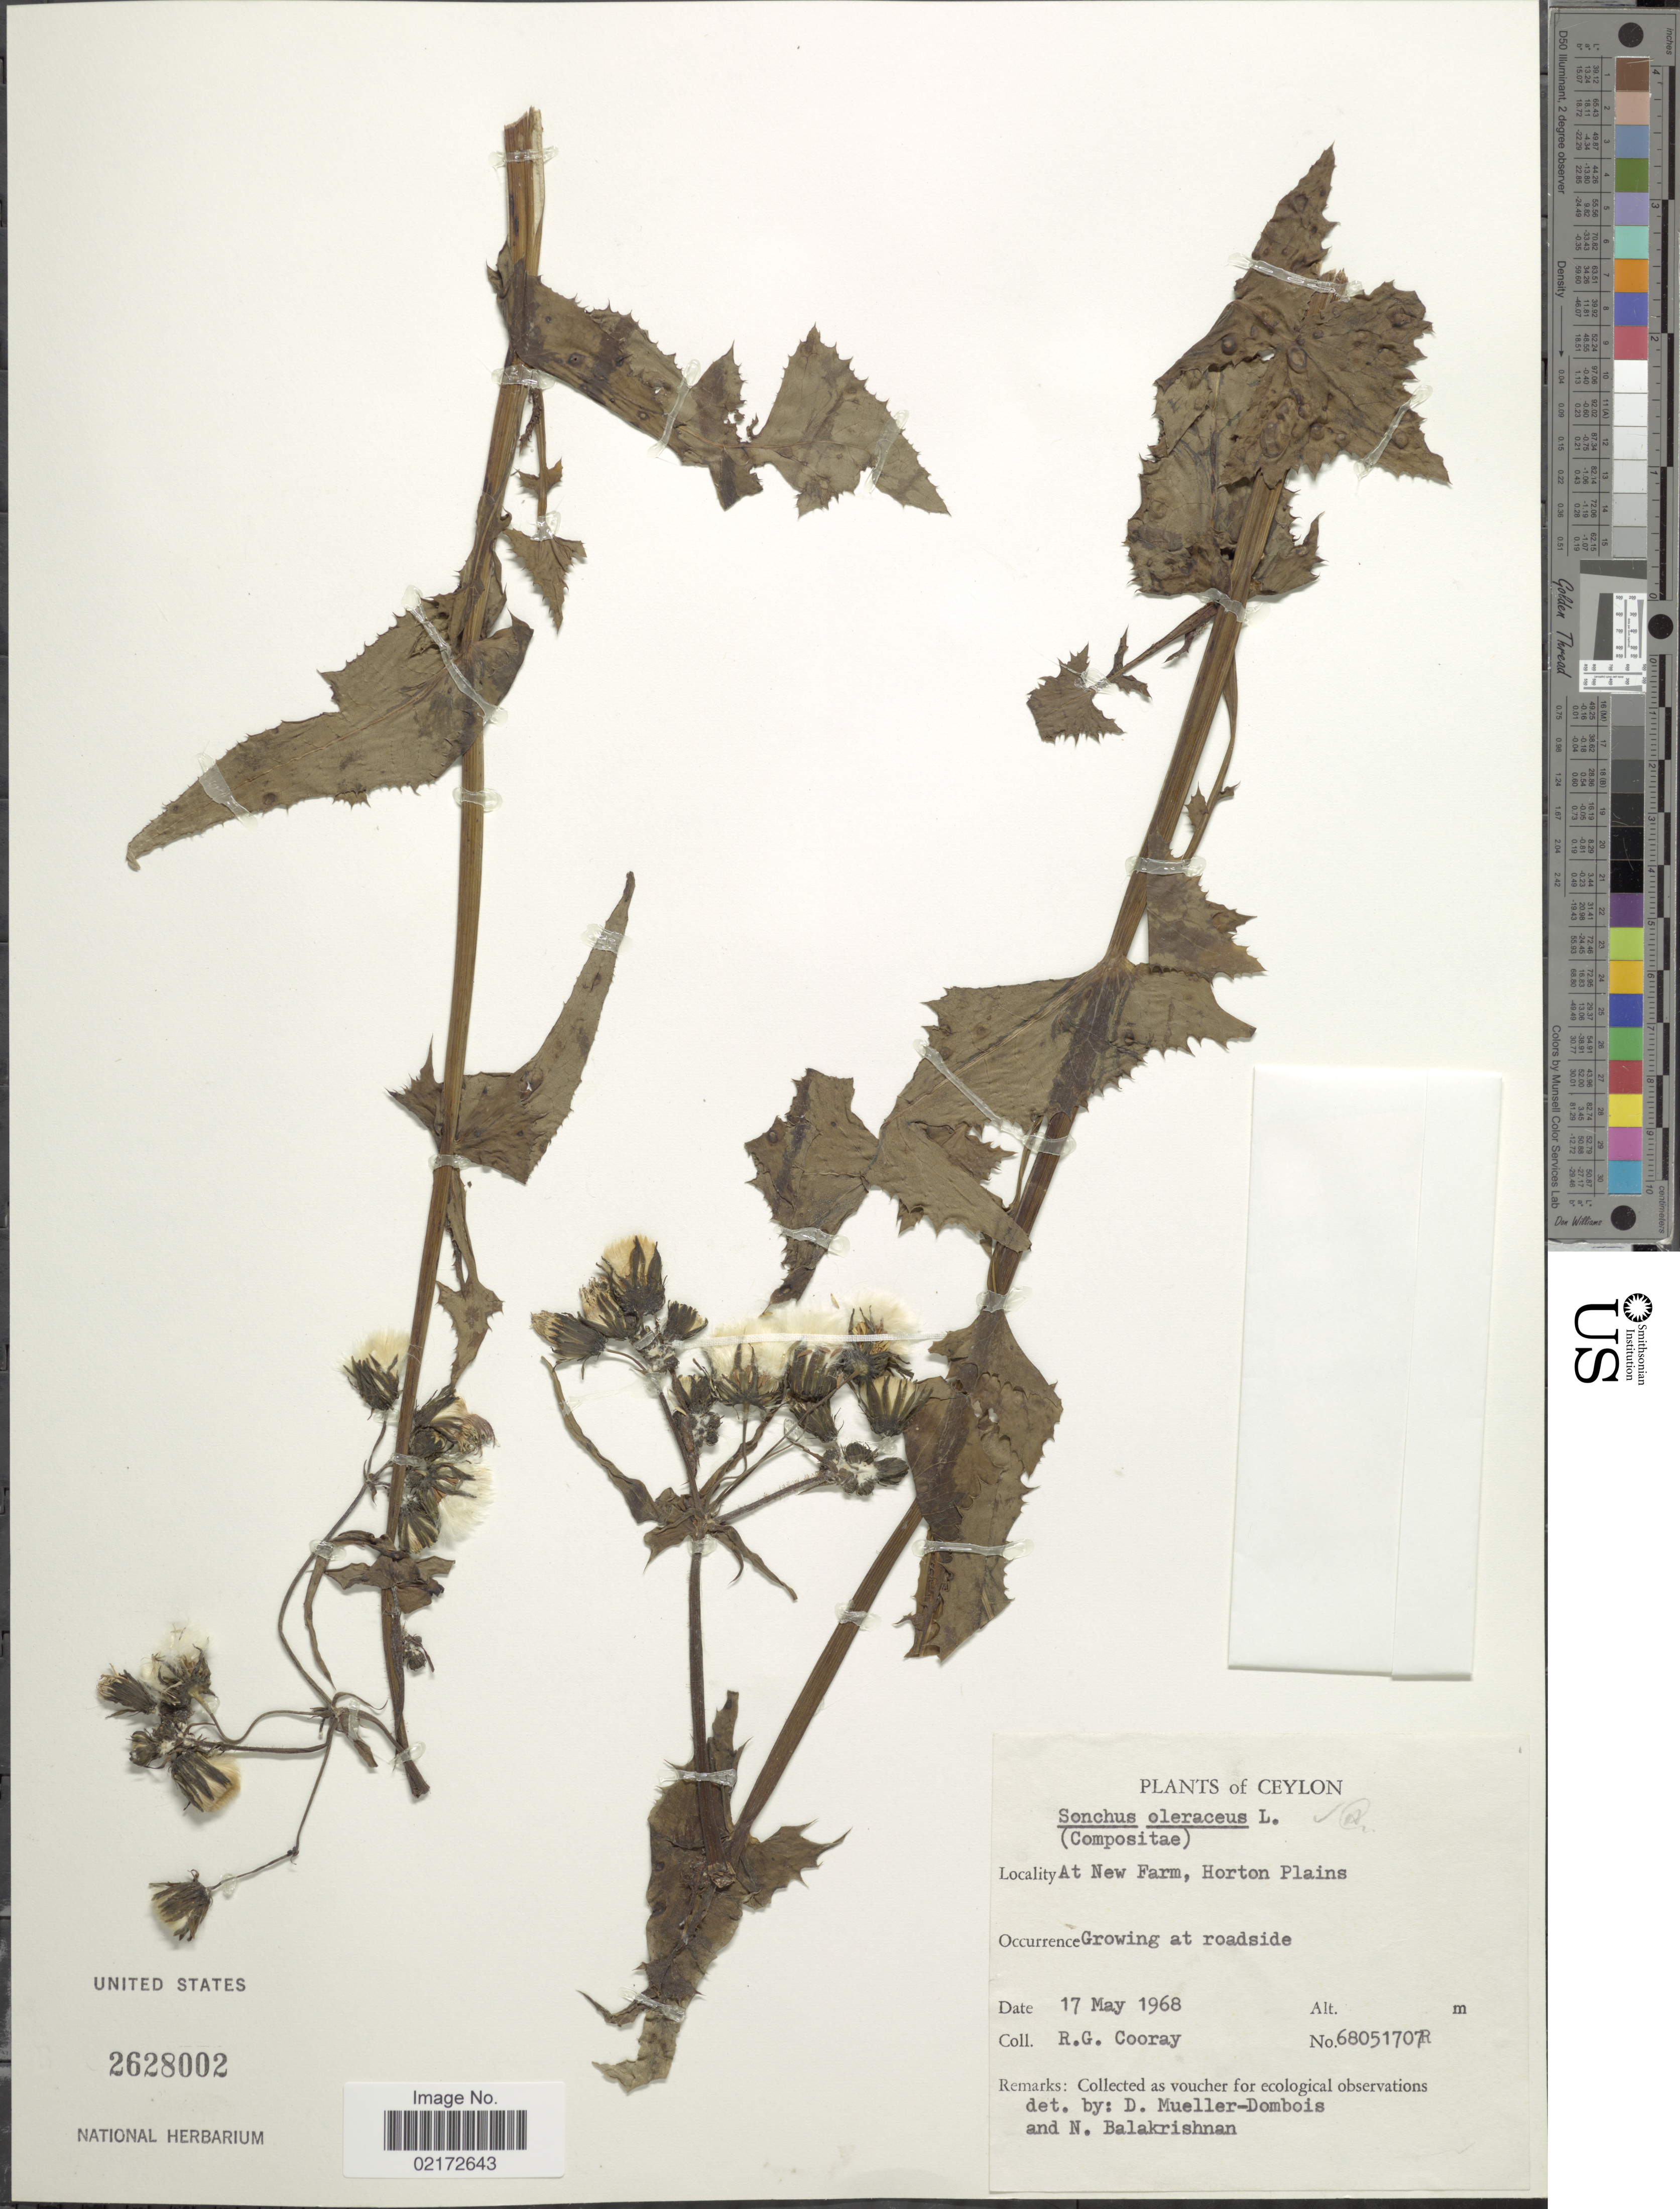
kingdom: Plantae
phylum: Tracheophyta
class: Magnoliopsida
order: Asterales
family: Asteraceae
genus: Sonchus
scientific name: Sonchus oleraceus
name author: L.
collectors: R. Cooray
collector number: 68051707R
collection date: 1968-05-17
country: Sri Lanka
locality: Ceylon. At New Farm, Horton Plains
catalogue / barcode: US 2628002